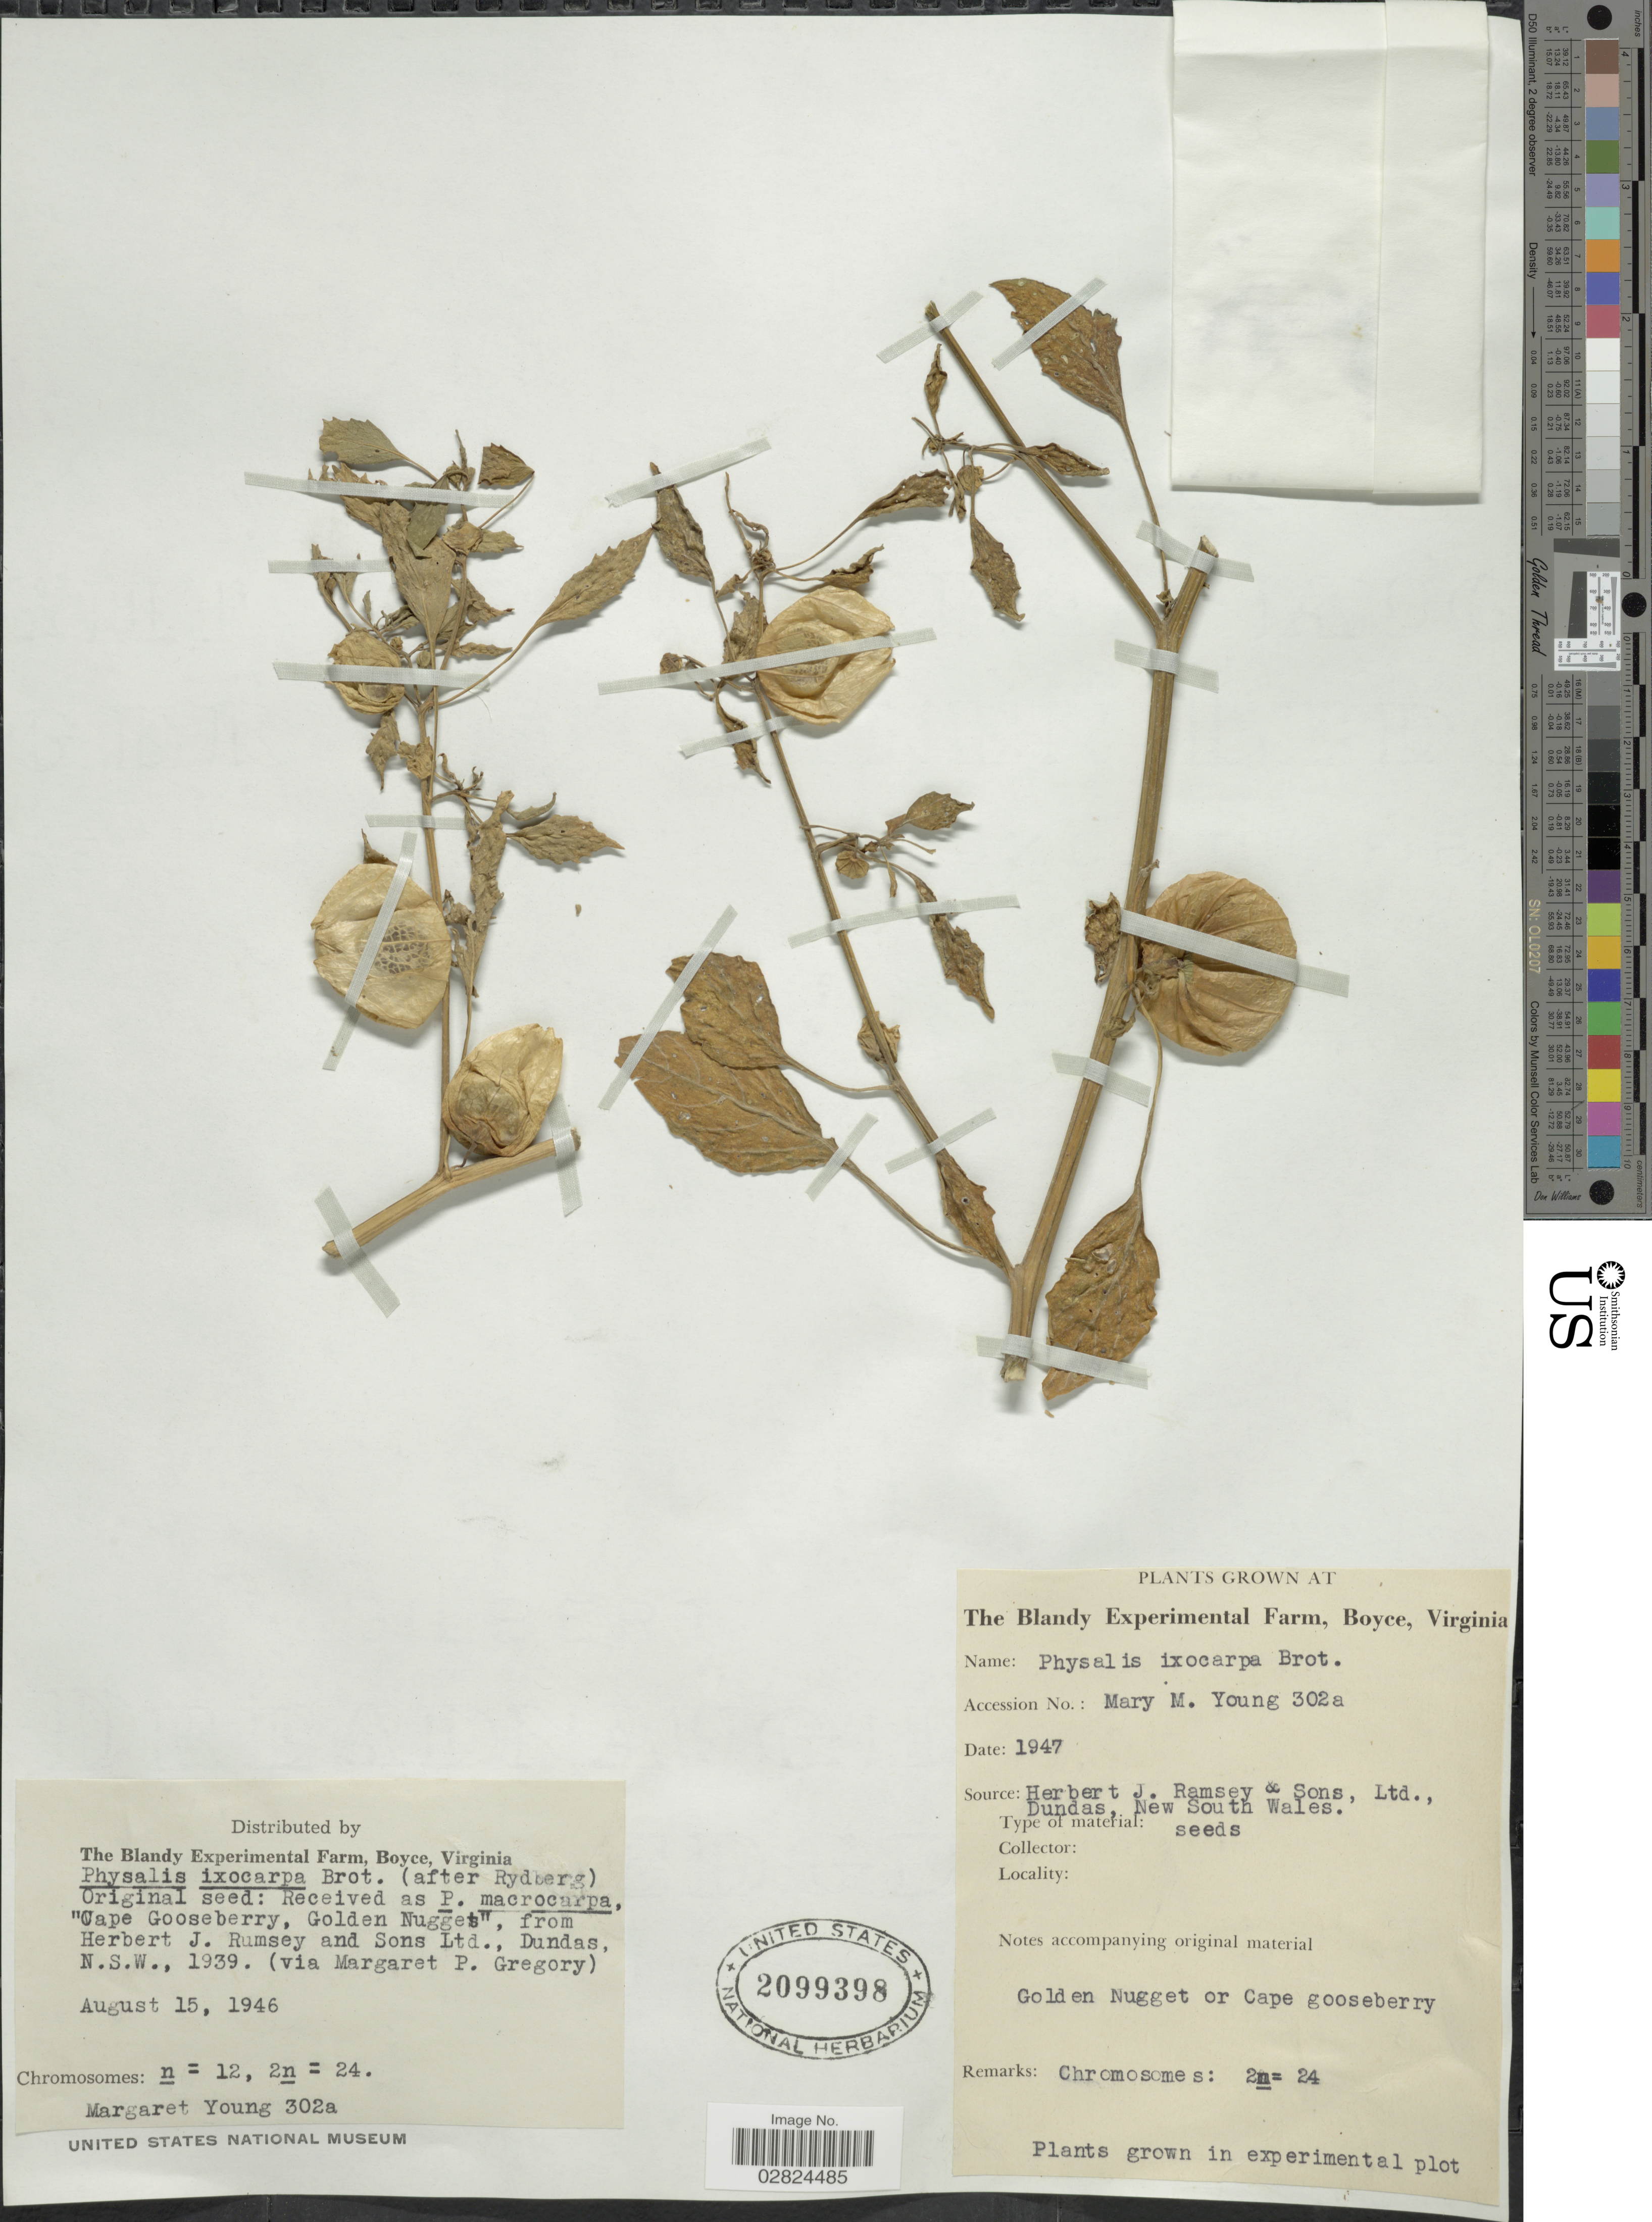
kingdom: Plantae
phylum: Tracheophyta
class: Magnoliopsida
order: Solanales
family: Solanaceae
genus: Physalis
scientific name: Physalis ixocarpa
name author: Brot. ex Hornem.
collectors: M. Young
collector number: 302a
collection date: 1947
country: United States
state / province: Virginia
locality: The Blandy Experimental Farm, Boyce.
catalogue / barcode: US 2099398